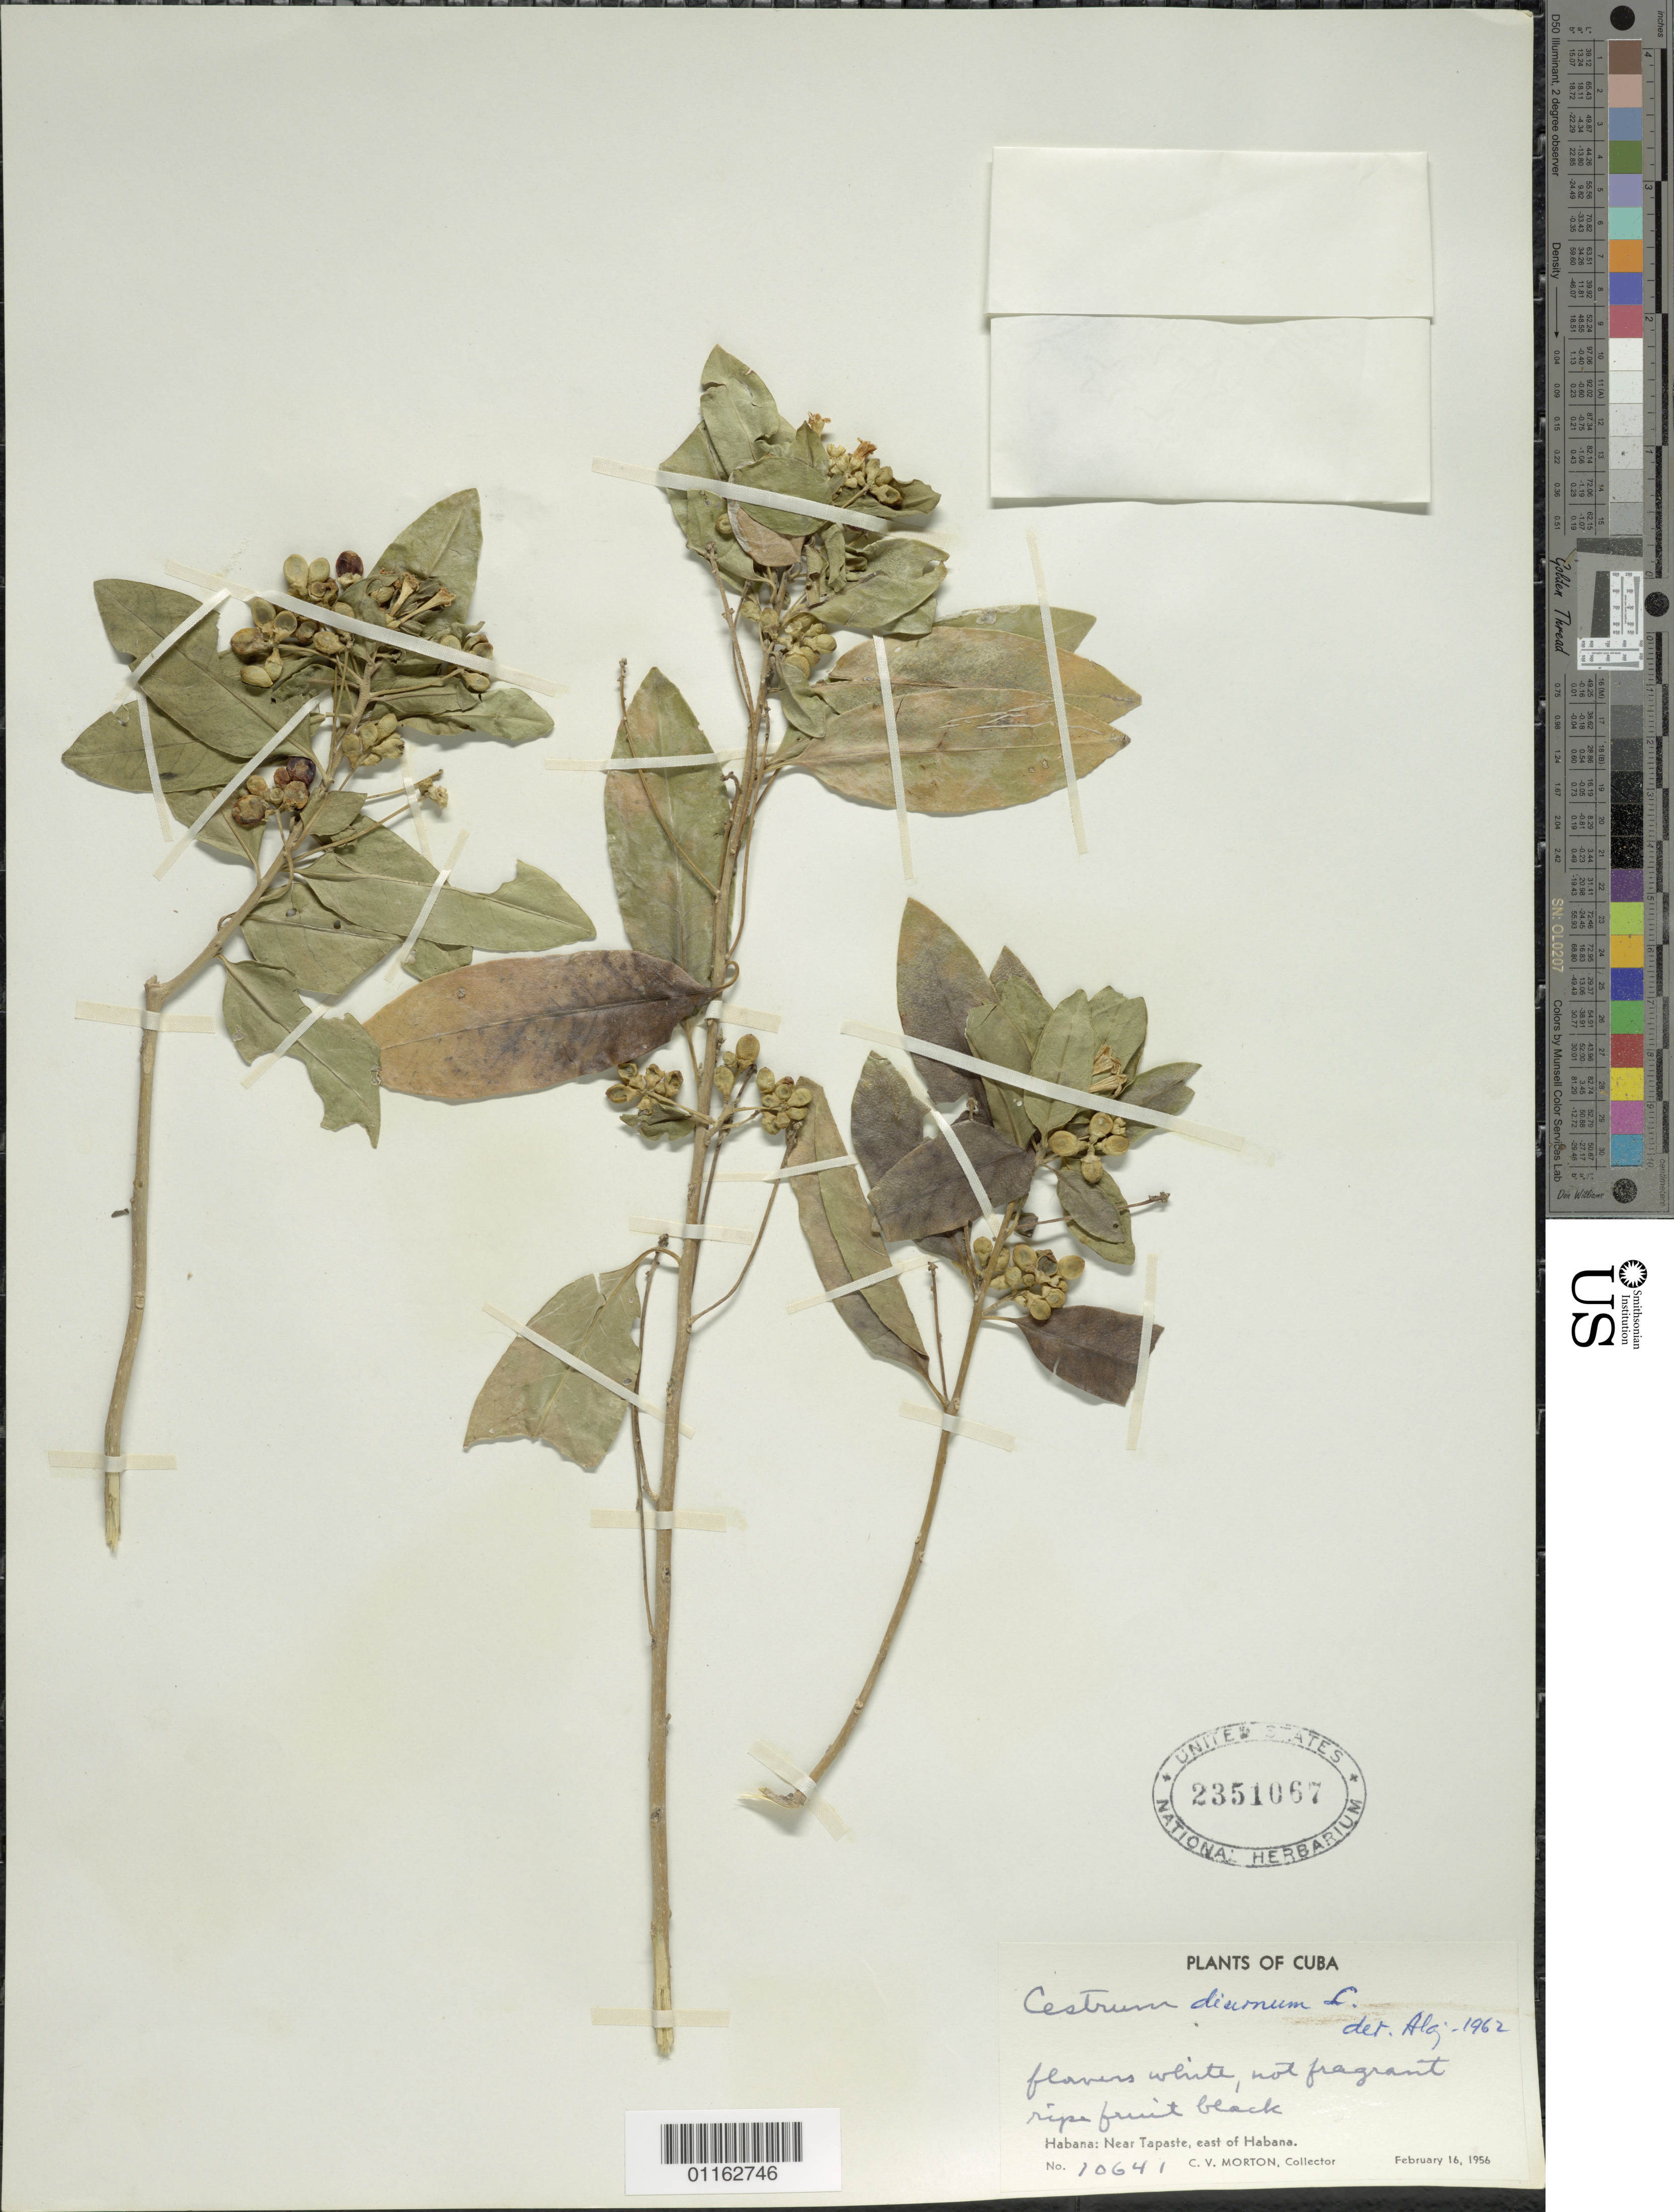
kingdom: Plantae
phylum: Tracheophyta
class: Magnoliopsida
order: Solanales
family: Solanaceae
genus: Cestrum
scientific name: Cestrum diurnum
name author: L.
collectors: C. V. Morton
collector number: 10641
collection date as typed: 16 Feb 1956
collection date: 1956-02-16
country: Cuba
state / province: La Habana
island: Cuba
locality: Near Tapaste, E of Habana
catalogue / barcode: US 2351067